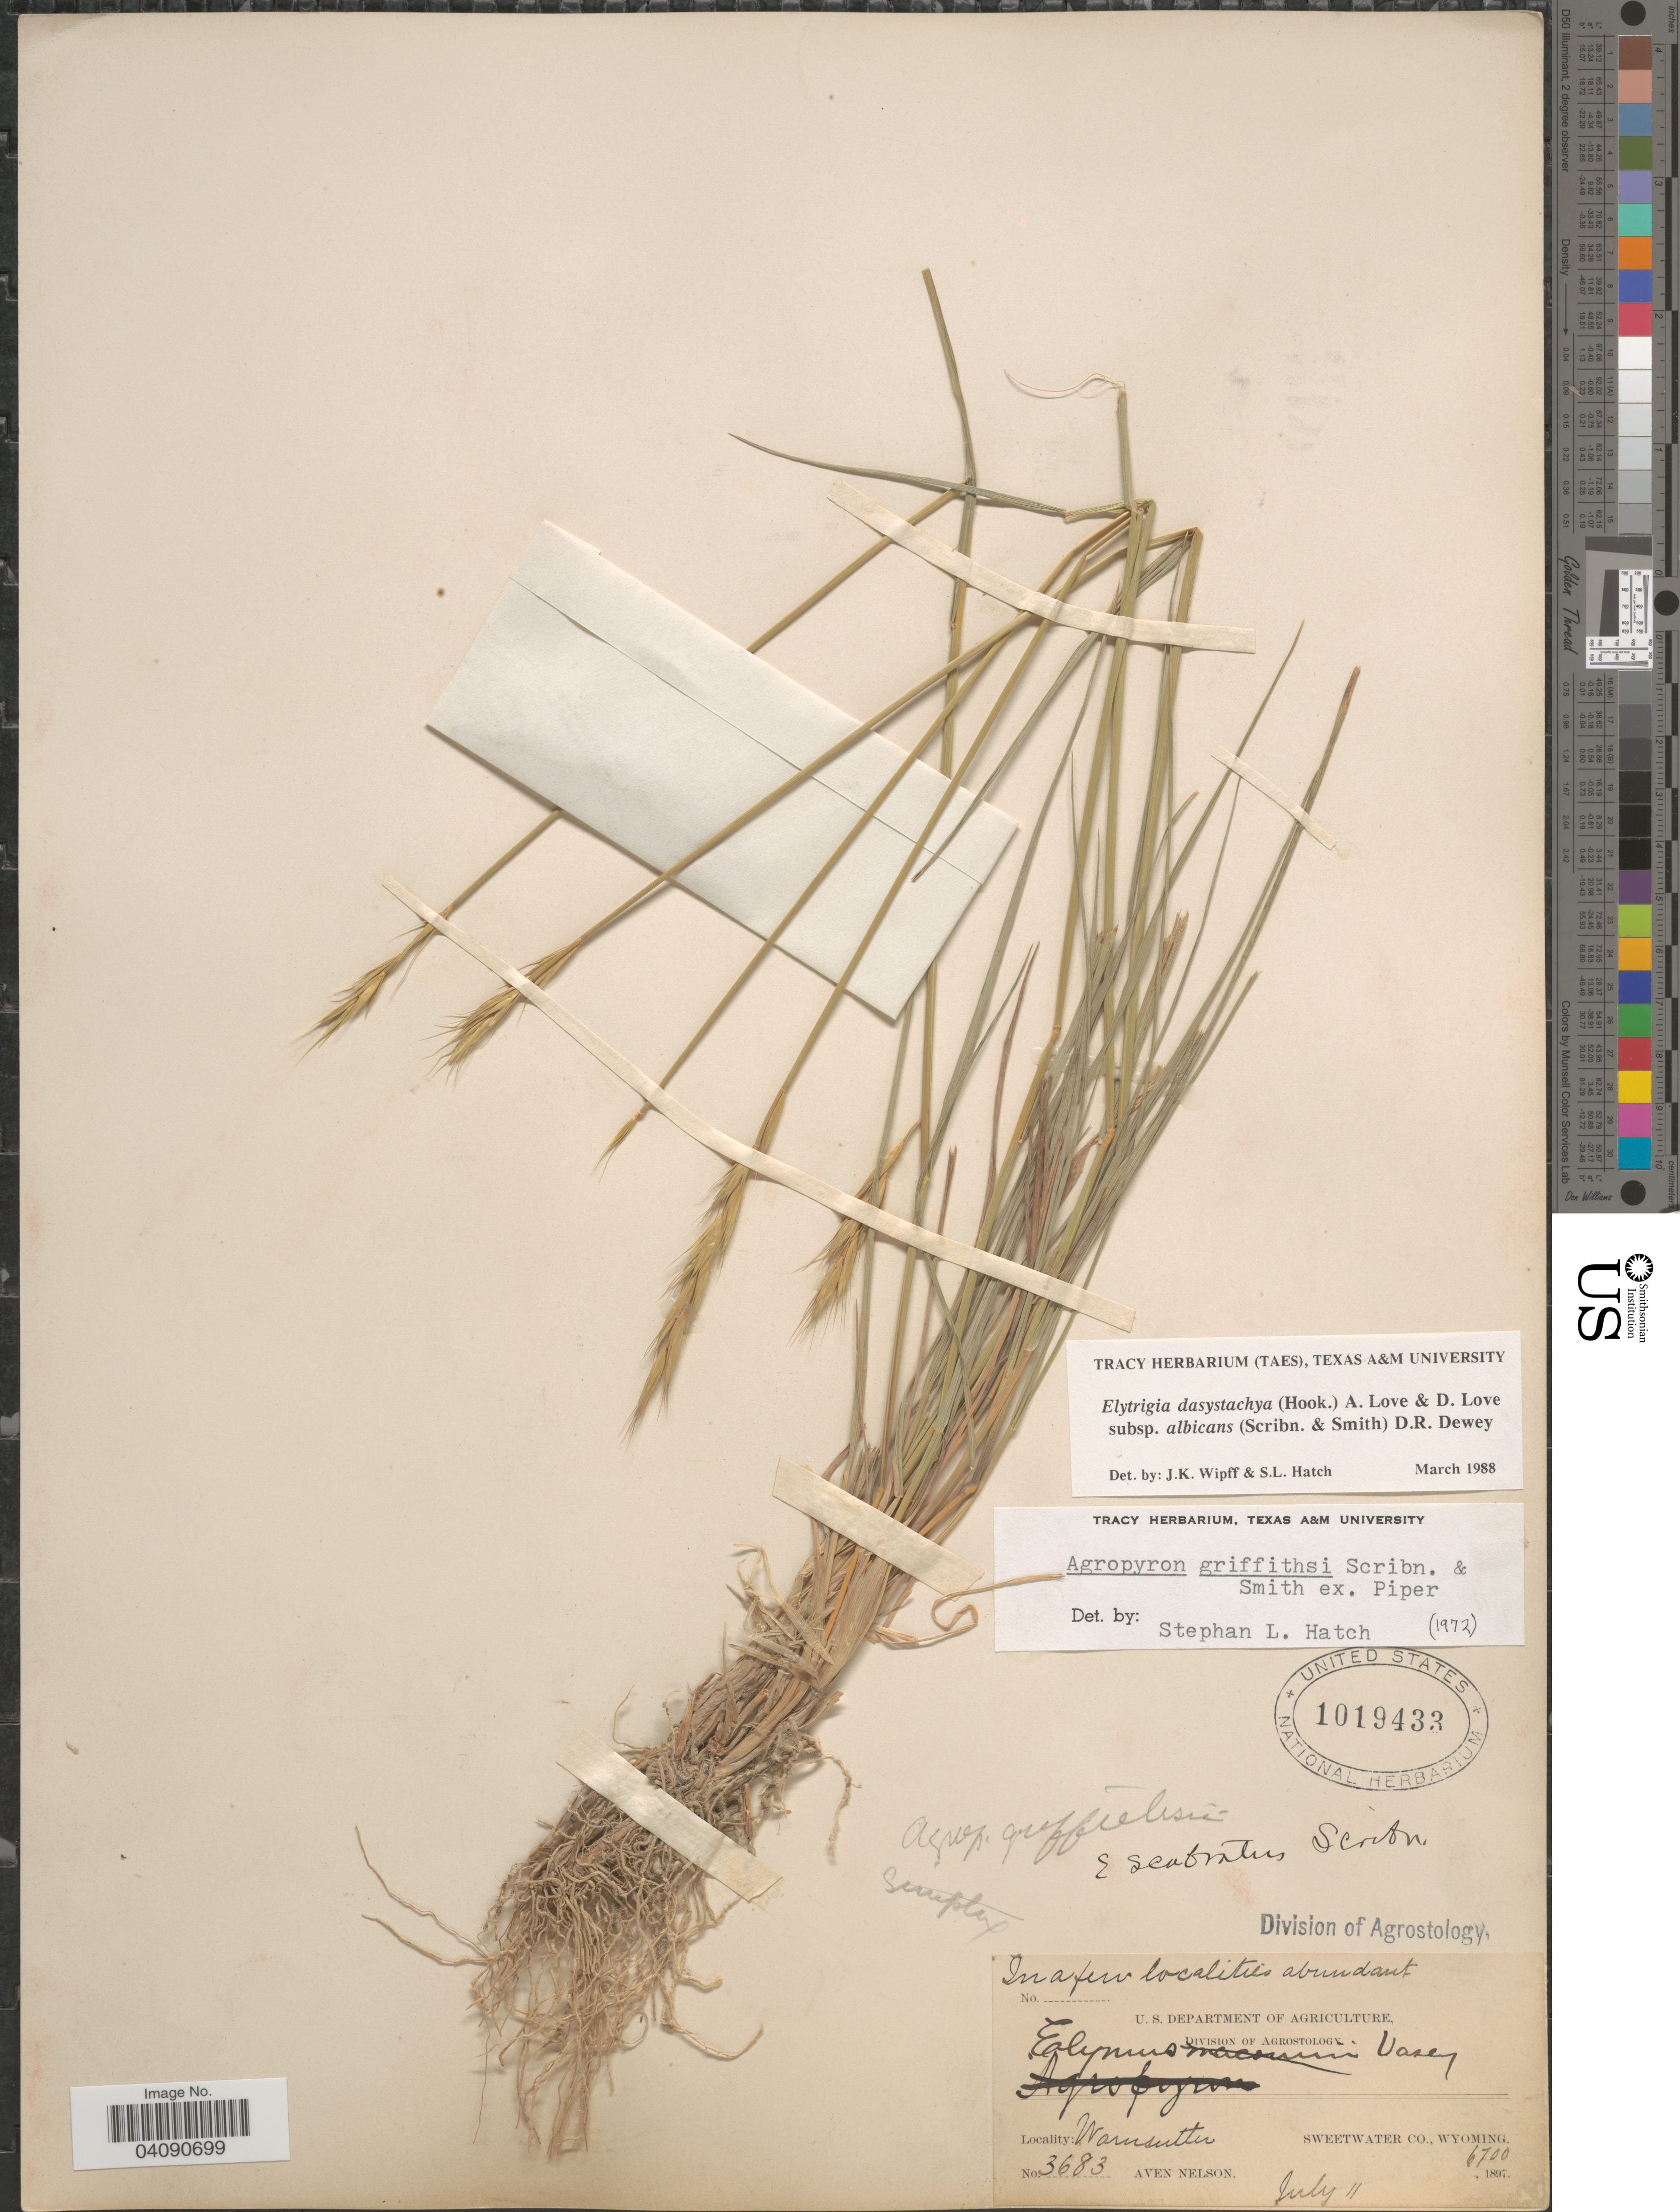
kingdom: Plantae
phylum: Tracheophyta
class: Liliopsida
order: Poales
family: Poaceae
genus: Elymus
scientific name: Elymus albicans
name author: (Scribn. & J.G. Sm.) Á. Löve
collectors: A. Nelson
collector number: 3683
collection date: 1897-07-11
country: United States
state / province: Wyoming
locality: In a few localities abundant. Wamsutter. Sweetwater Co.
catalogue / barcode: US 1019433